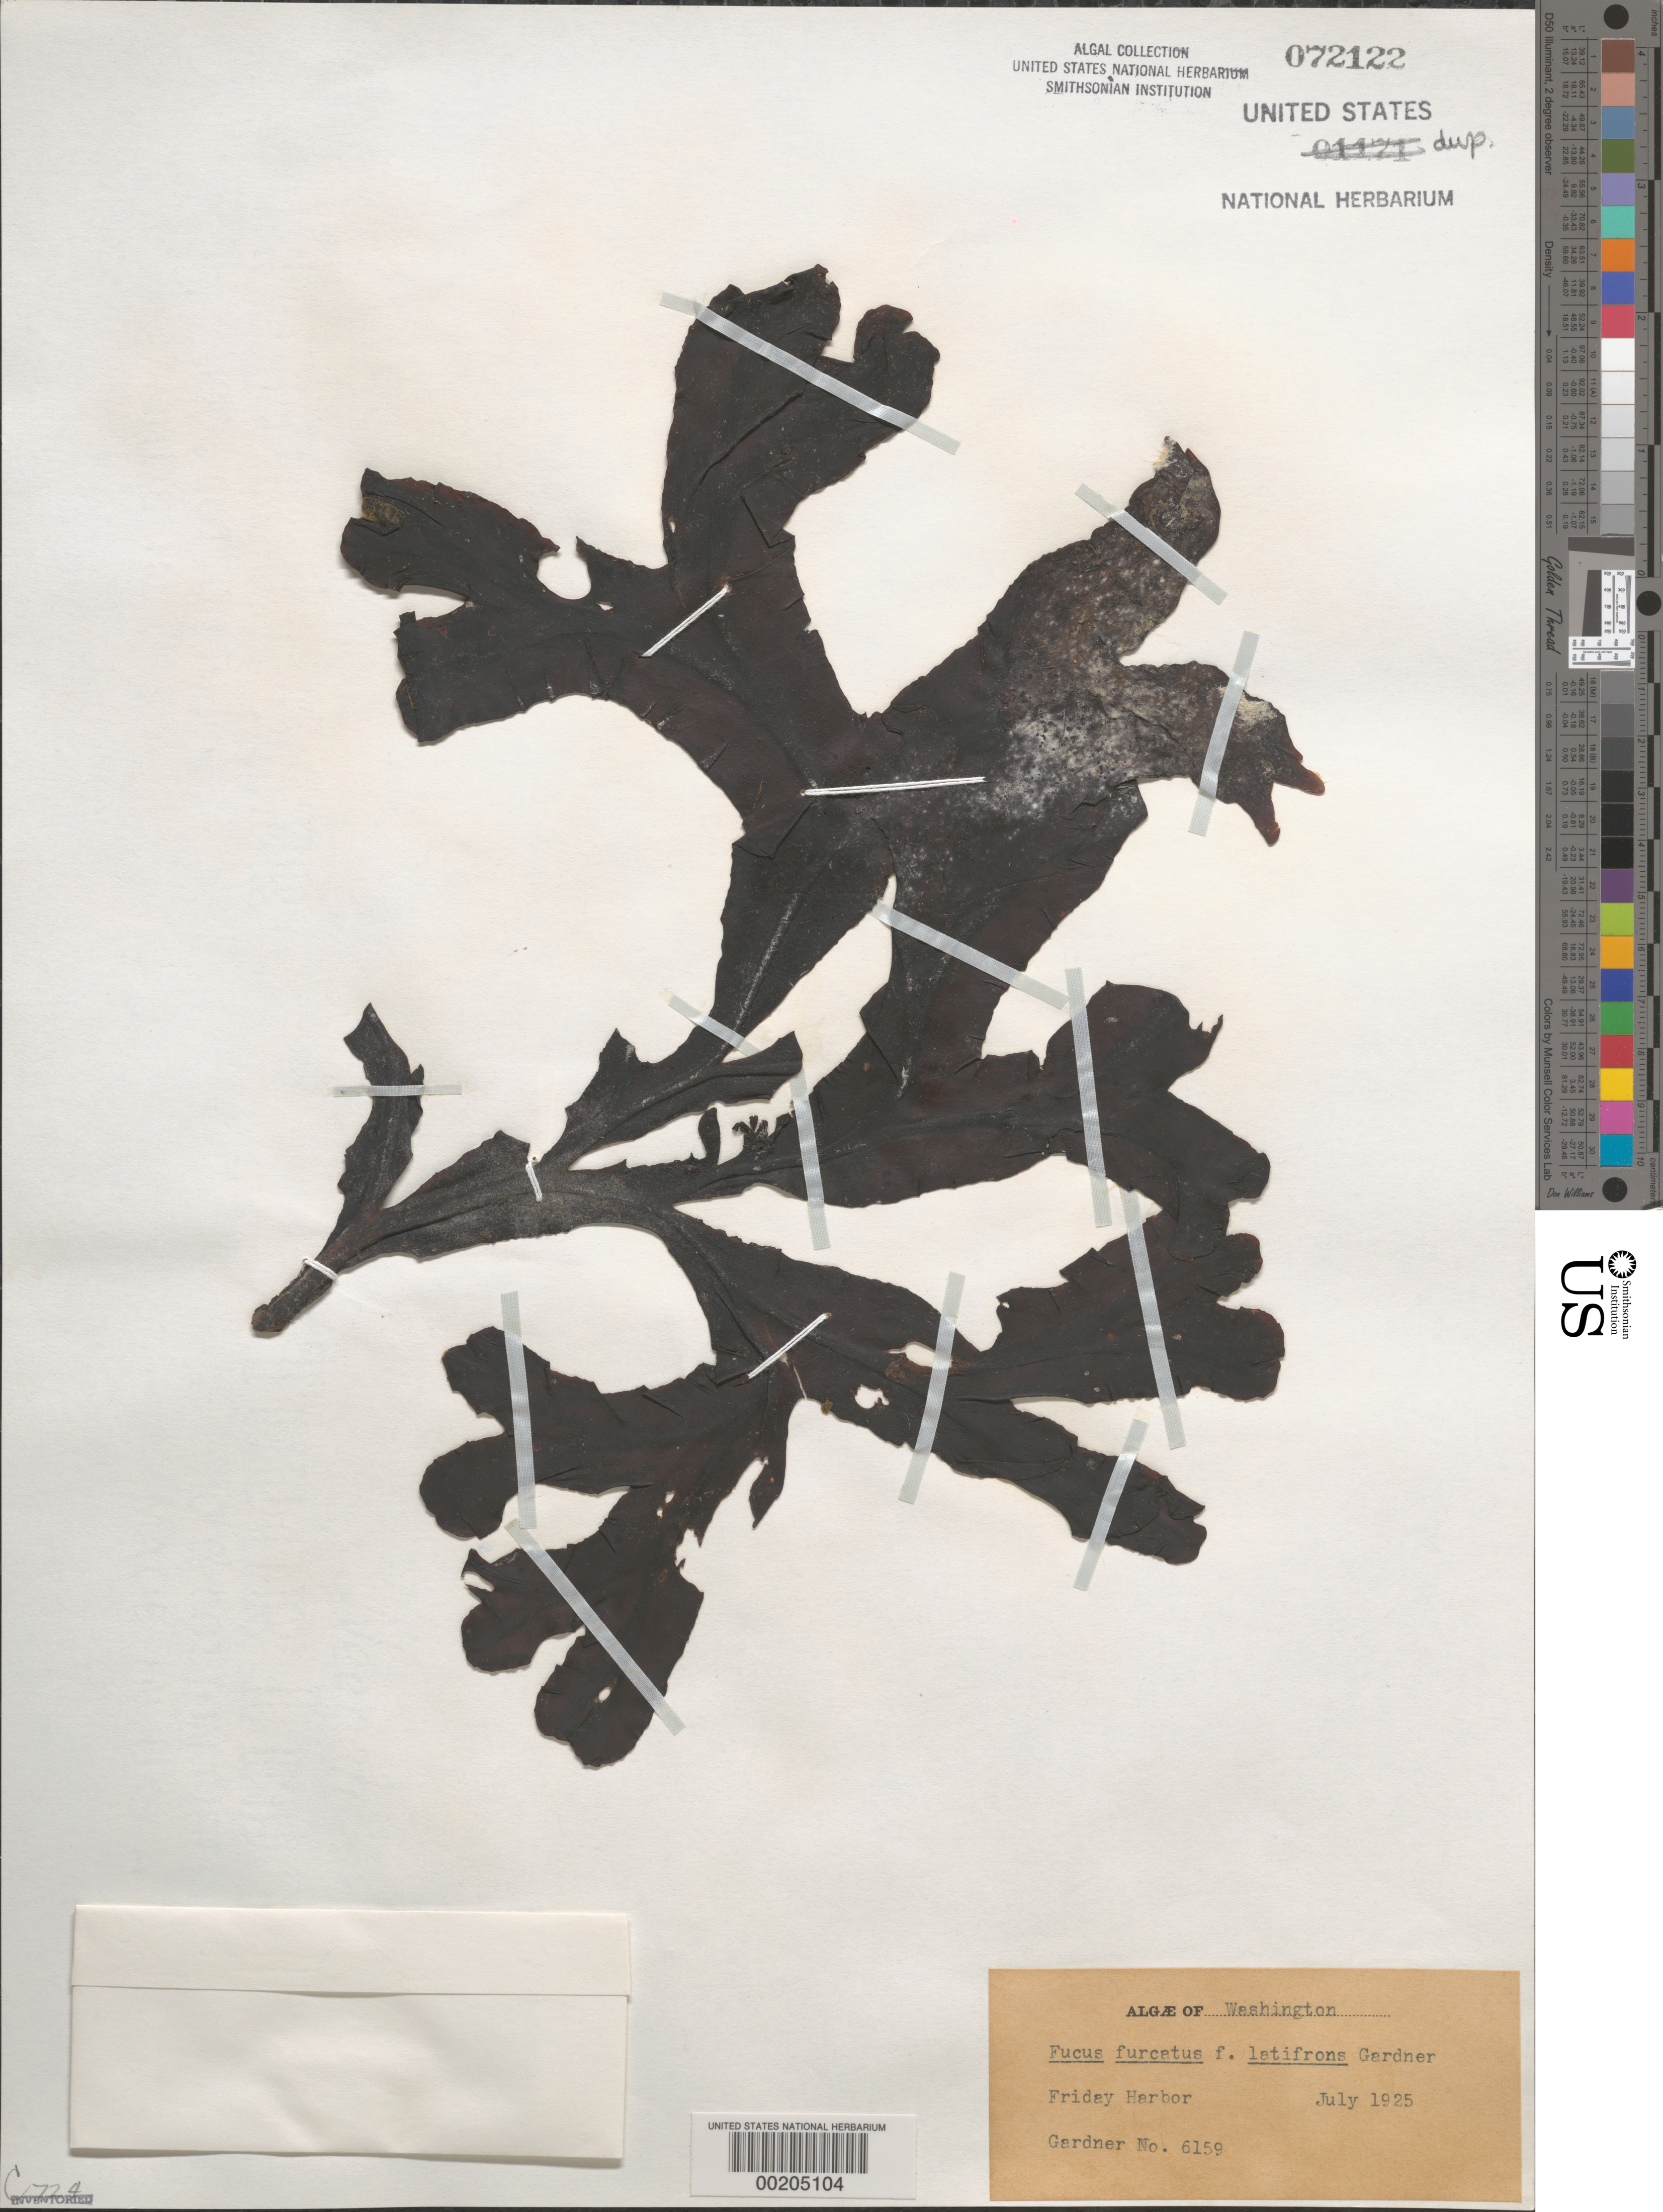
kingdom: Chromista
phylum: Ochrophyta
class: Phaeophyceae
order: Fucales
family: Fucaceae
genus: Fucus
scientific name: Fucus distichus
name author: L.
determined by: Algae name updating Project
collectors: N. Gardner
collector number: NLG 6159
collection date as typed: Jul 1925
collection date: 1925-07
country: United States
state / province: Washington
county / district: San Juan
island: San Juan Island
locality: Friday Harbor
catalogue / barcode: US 72122